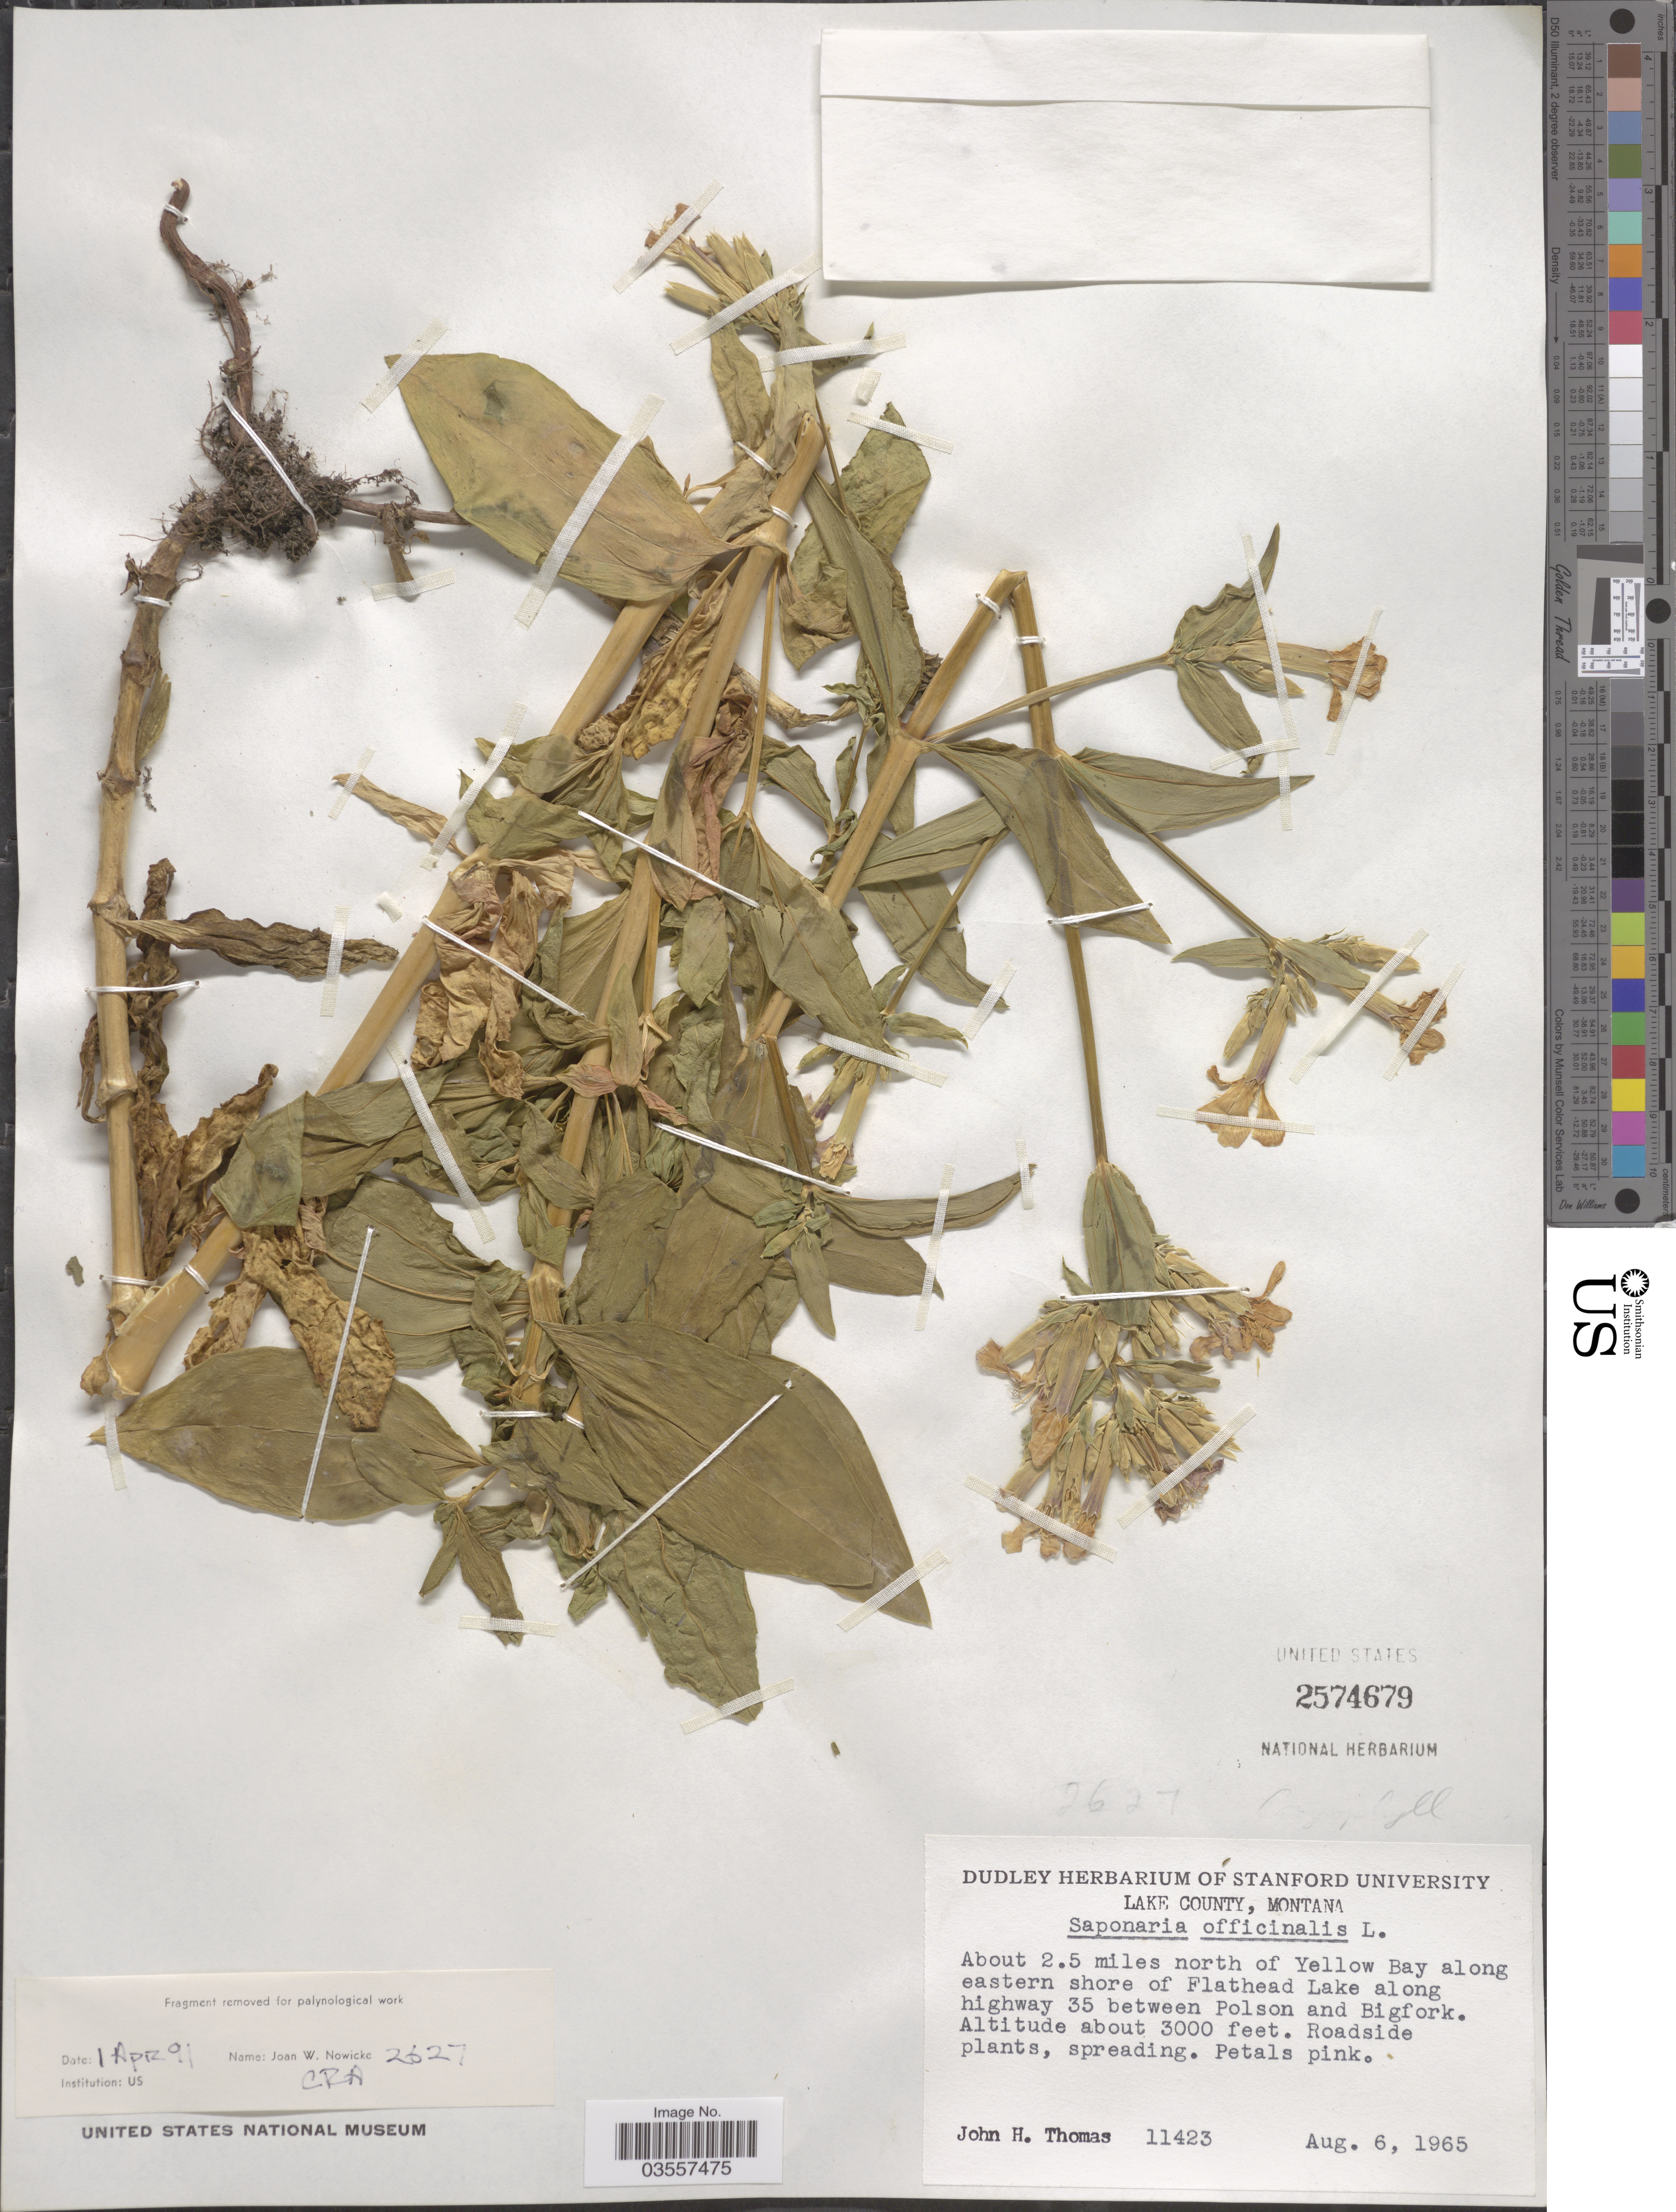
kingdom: Plantae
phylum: Tracheophyta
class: Magnoliopsida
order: Caryophyllales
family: Caryophyllaceae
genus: Saponaria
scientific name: Saponaria officinalis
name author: L.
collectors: J. H. Thomas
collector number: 11423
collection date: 1965-08-06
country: United States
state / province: Montana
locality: Lake County. About 2.5 miles north of Yellow Bay along eastern shore of Flathead Lake along highway 35 between Polson and Bigfork.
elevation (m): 914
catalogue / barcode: US 2574679